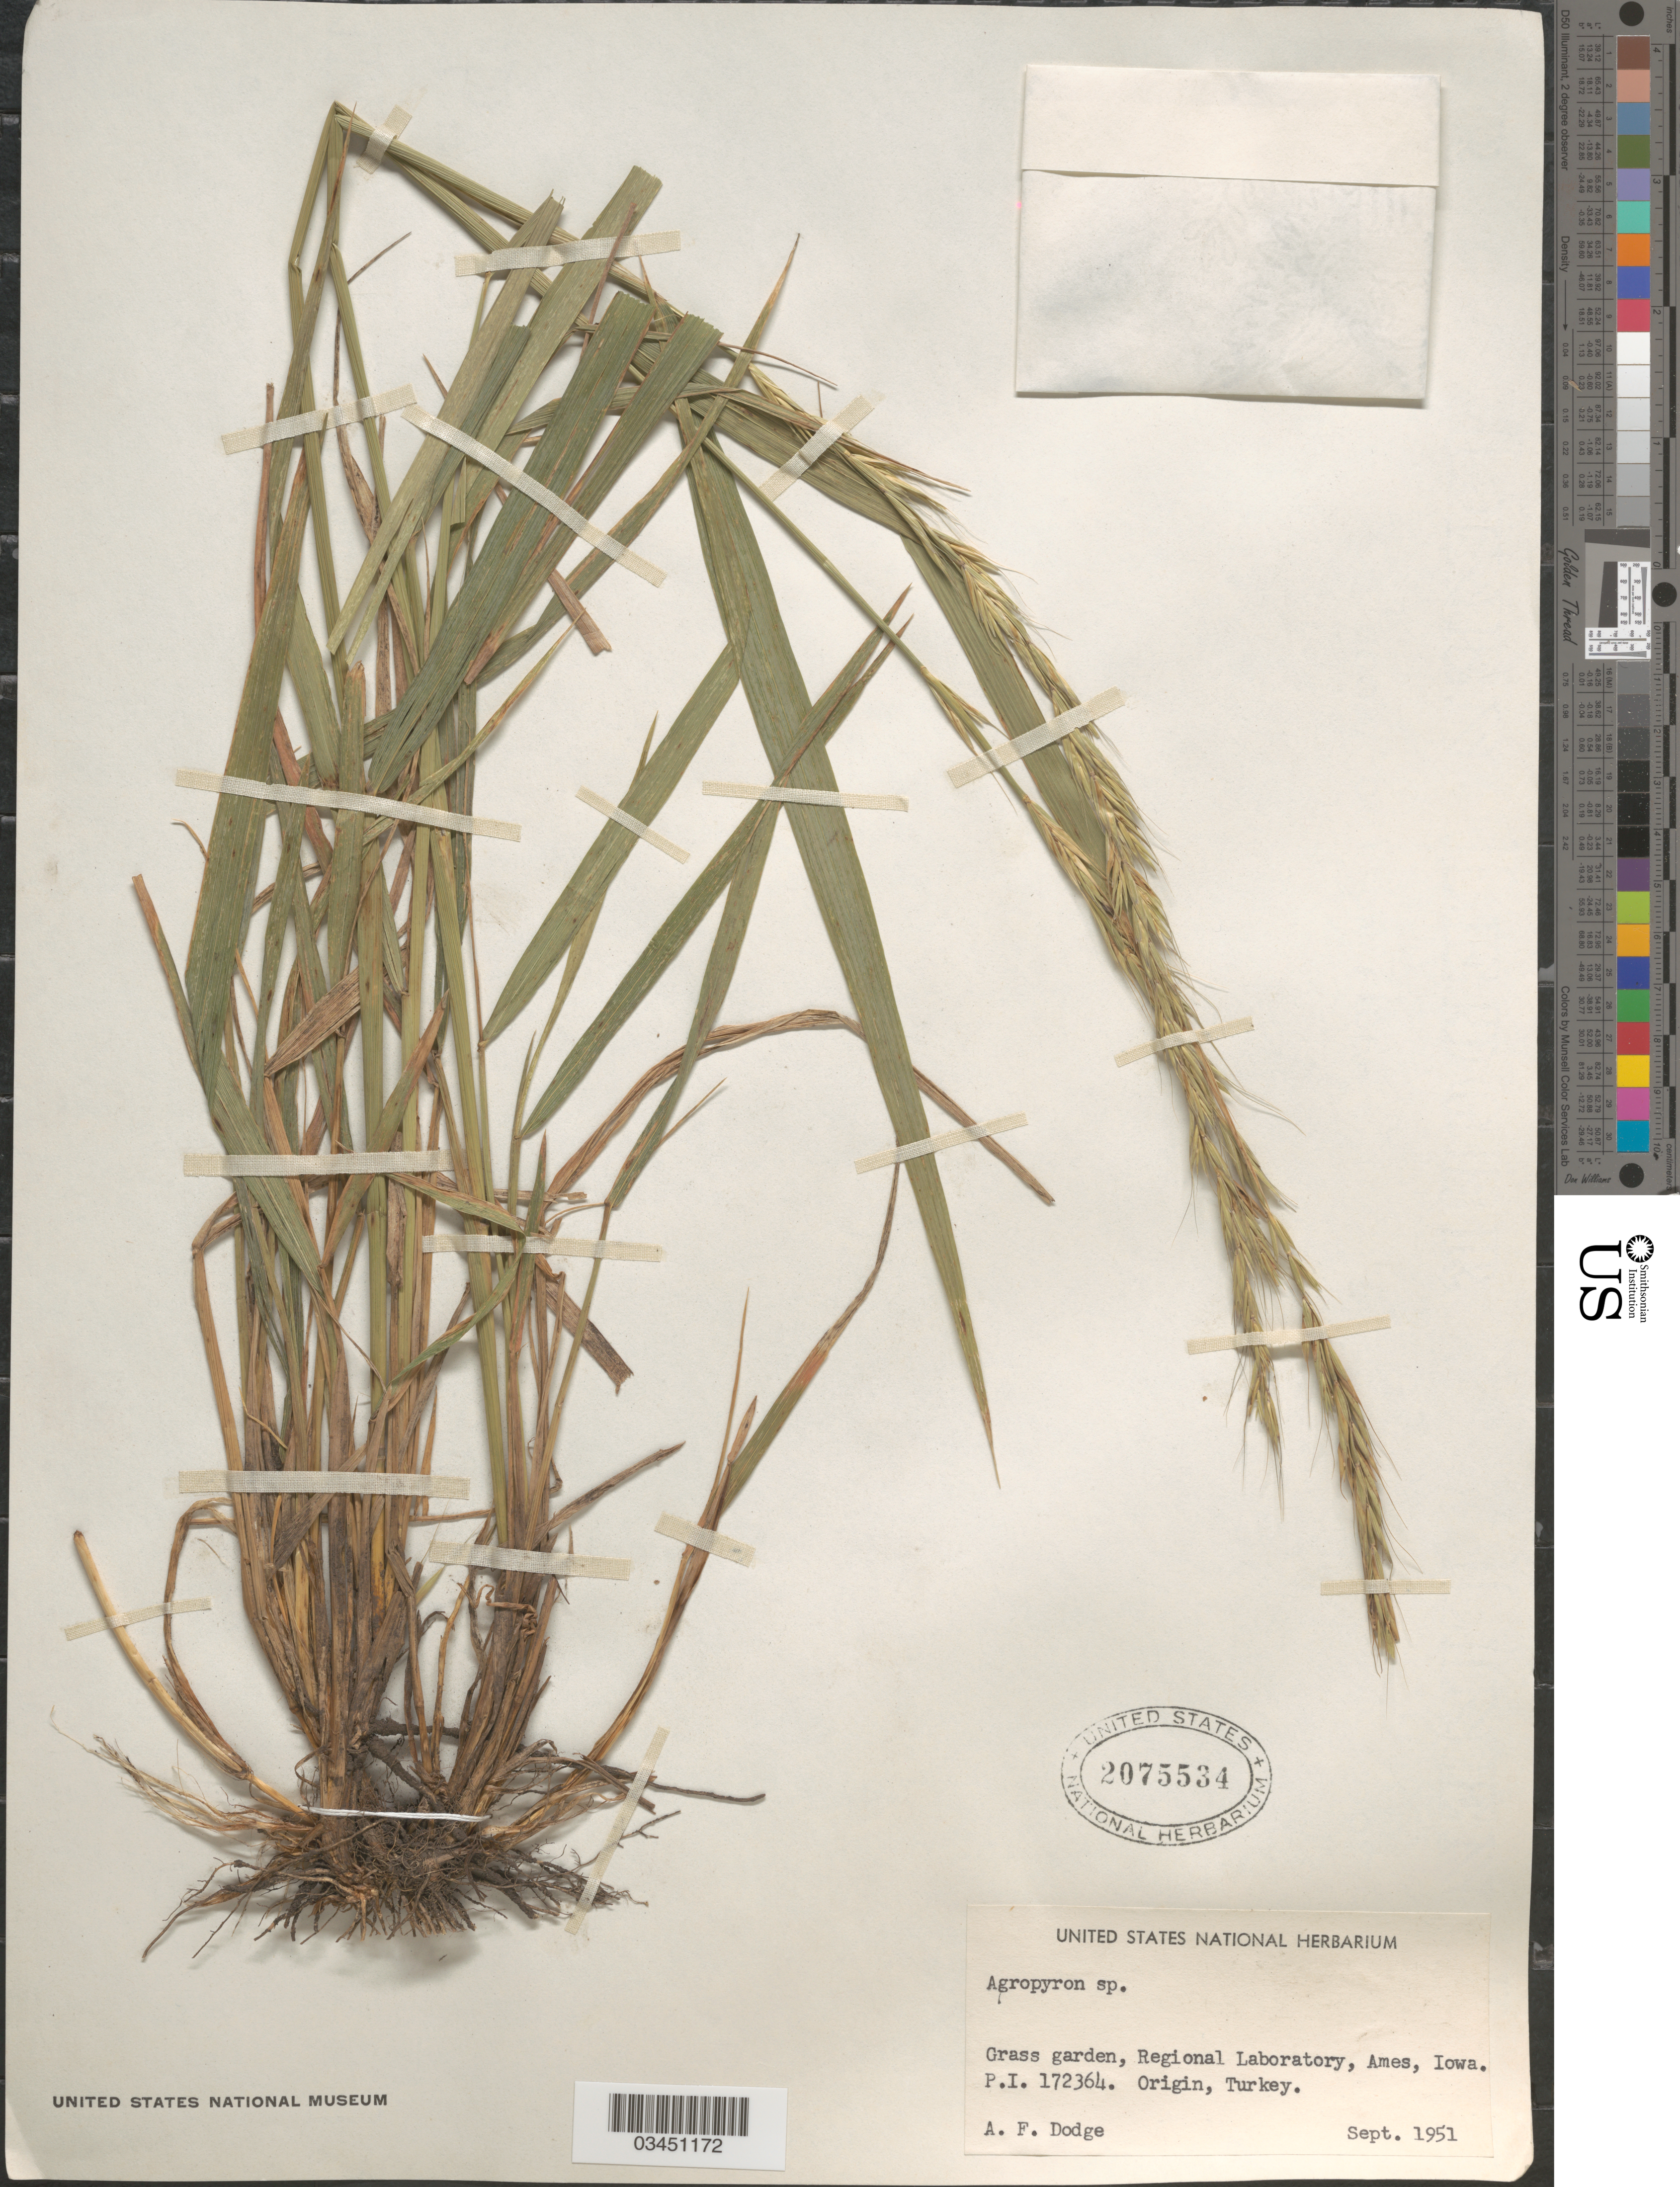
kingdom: Plantae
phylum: Tracheophyta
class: Liliopsida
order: Poales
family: Poaceae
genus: Elymus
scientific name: Elymus sp.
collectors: A. Dodge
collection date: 1951-09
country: United States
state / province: Iowa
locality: Grass garden, Regional Laboratory, Ames.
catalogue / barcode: US 2075534